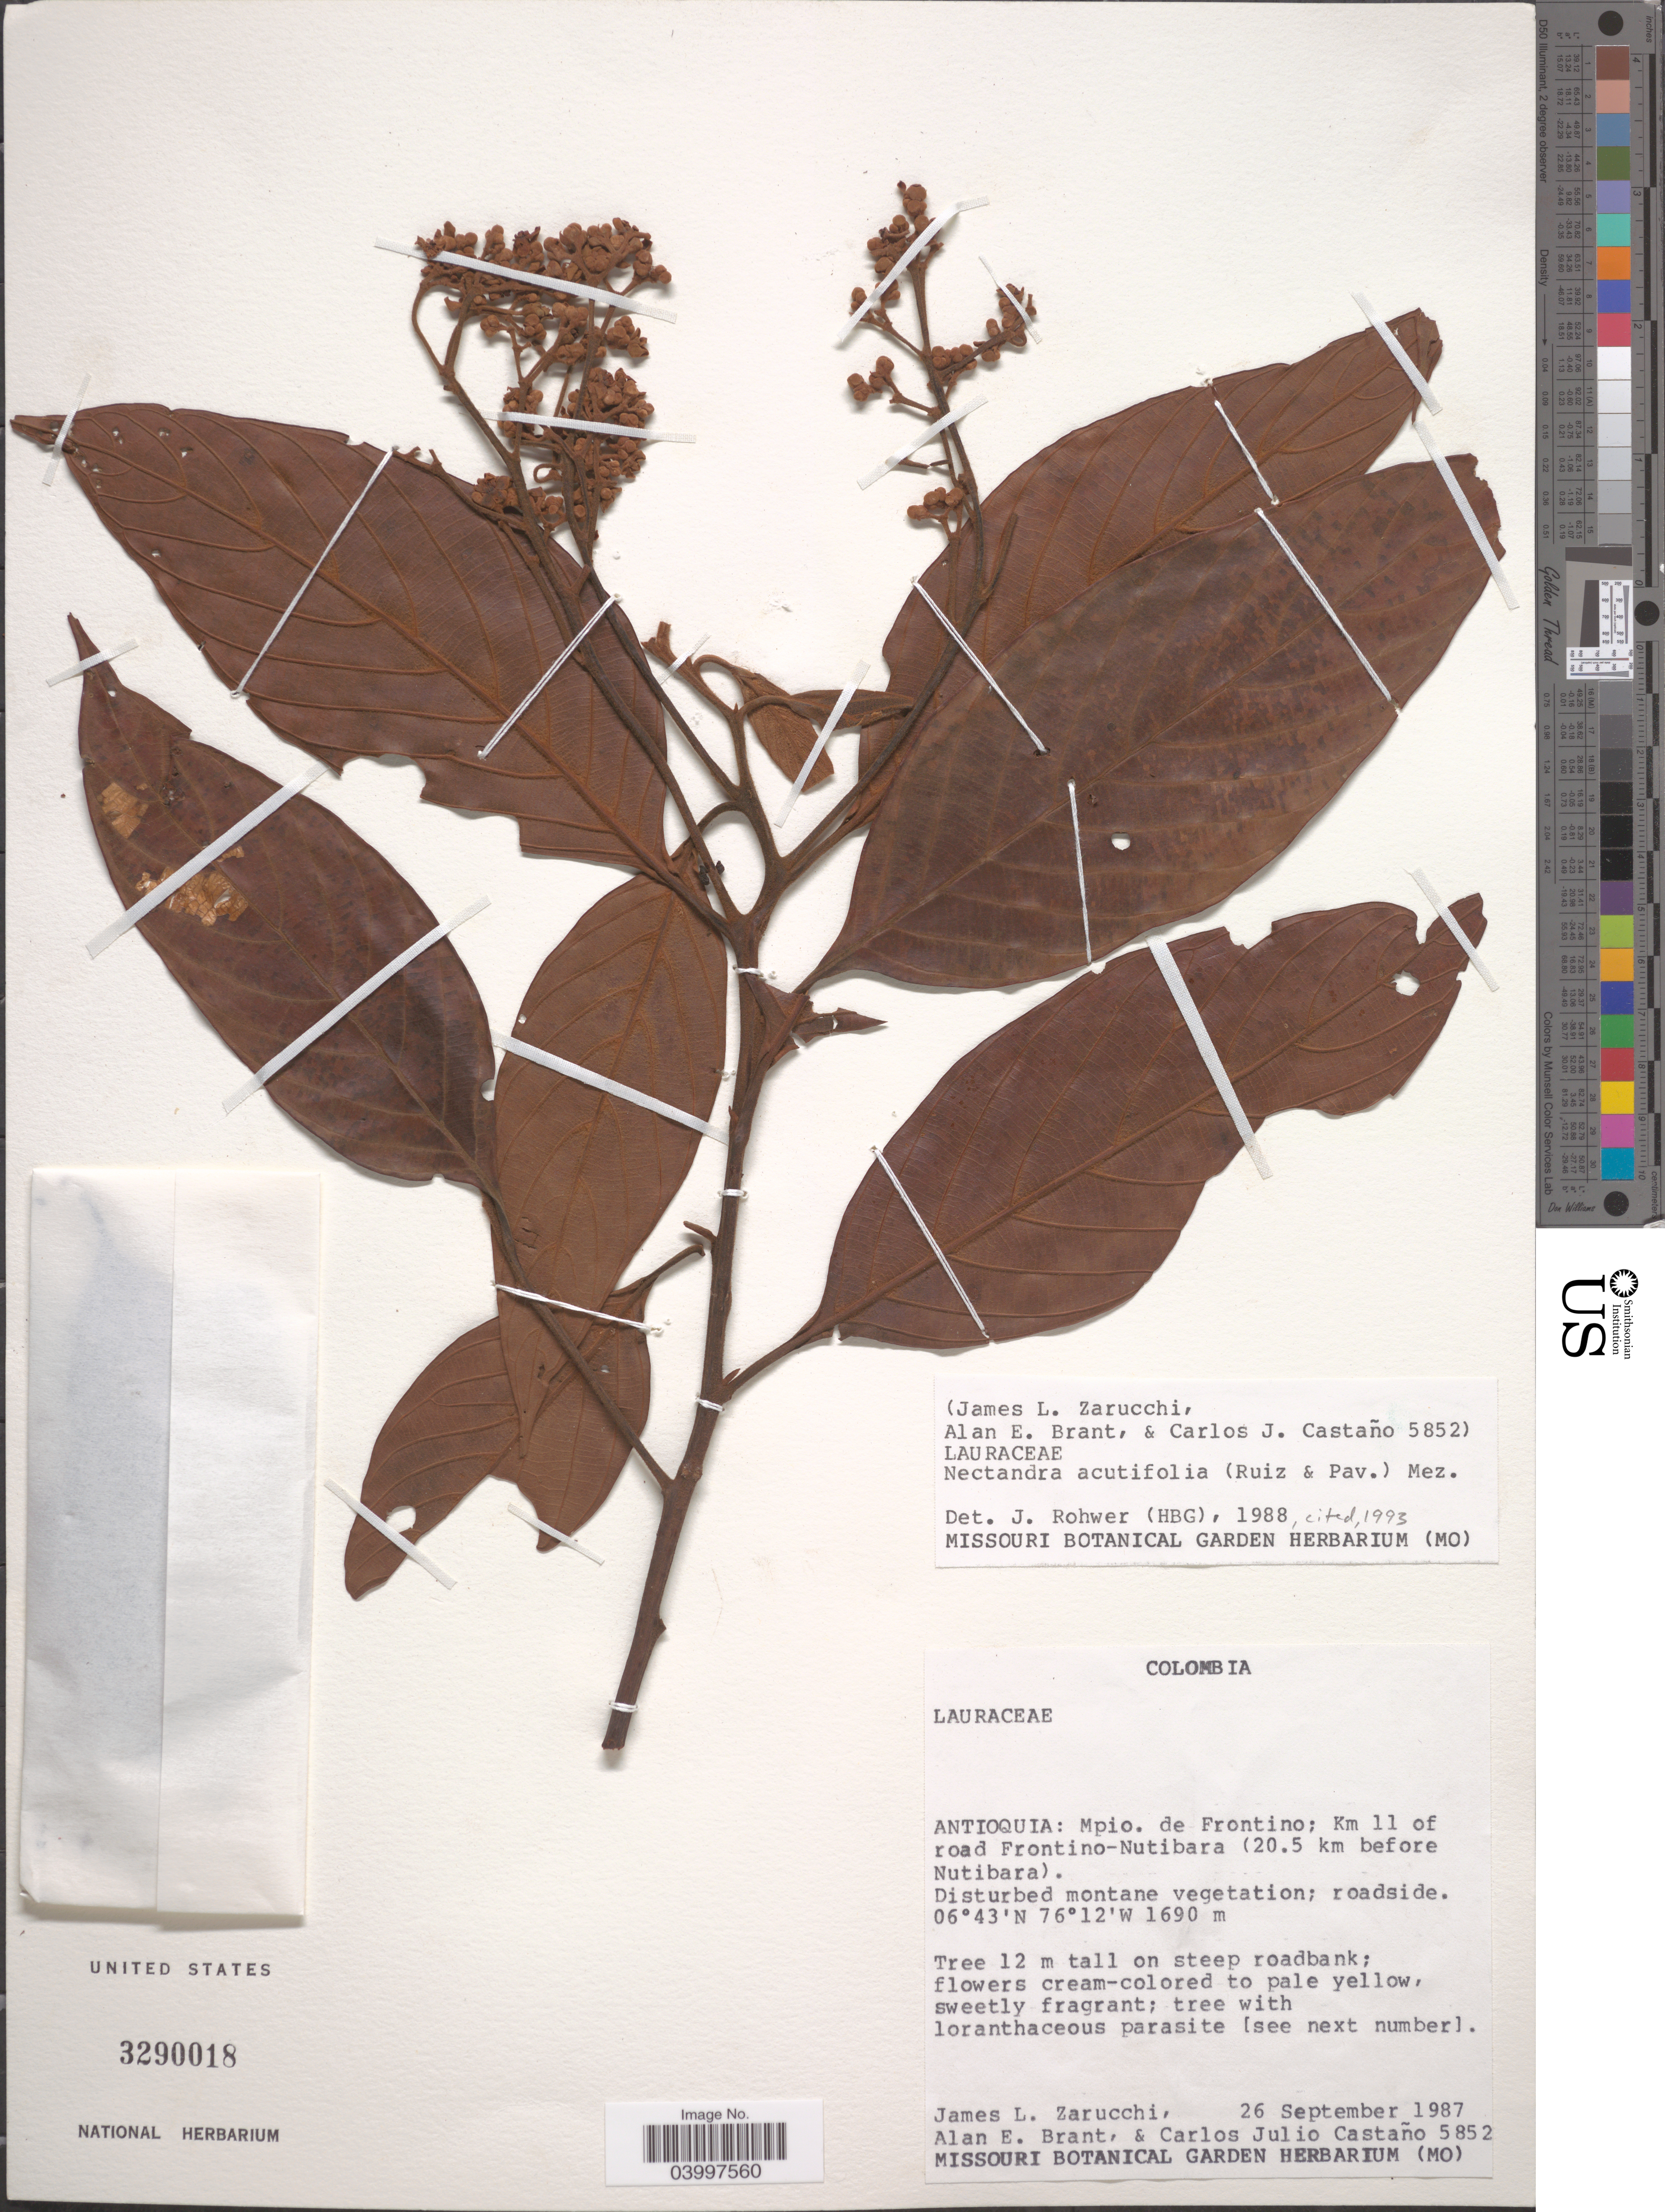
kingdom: Plantae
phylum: Tracheophyta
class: Magnoliopsida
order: Laurales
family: Lauraceae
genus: Nectandra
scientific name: Nectandra acutifolia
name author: (Ruiz & Pav.) Mez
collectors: J. L. Zarucchi, A. Brant & C. Castano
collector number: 5852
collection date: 1987-09-26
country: Colombia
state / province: Antioquia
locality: Mpio. de Frontino; Km 11 of road Frontino-Nutibara (20.5 km before Nutibara).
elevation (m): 1690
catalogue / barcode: US 3290018